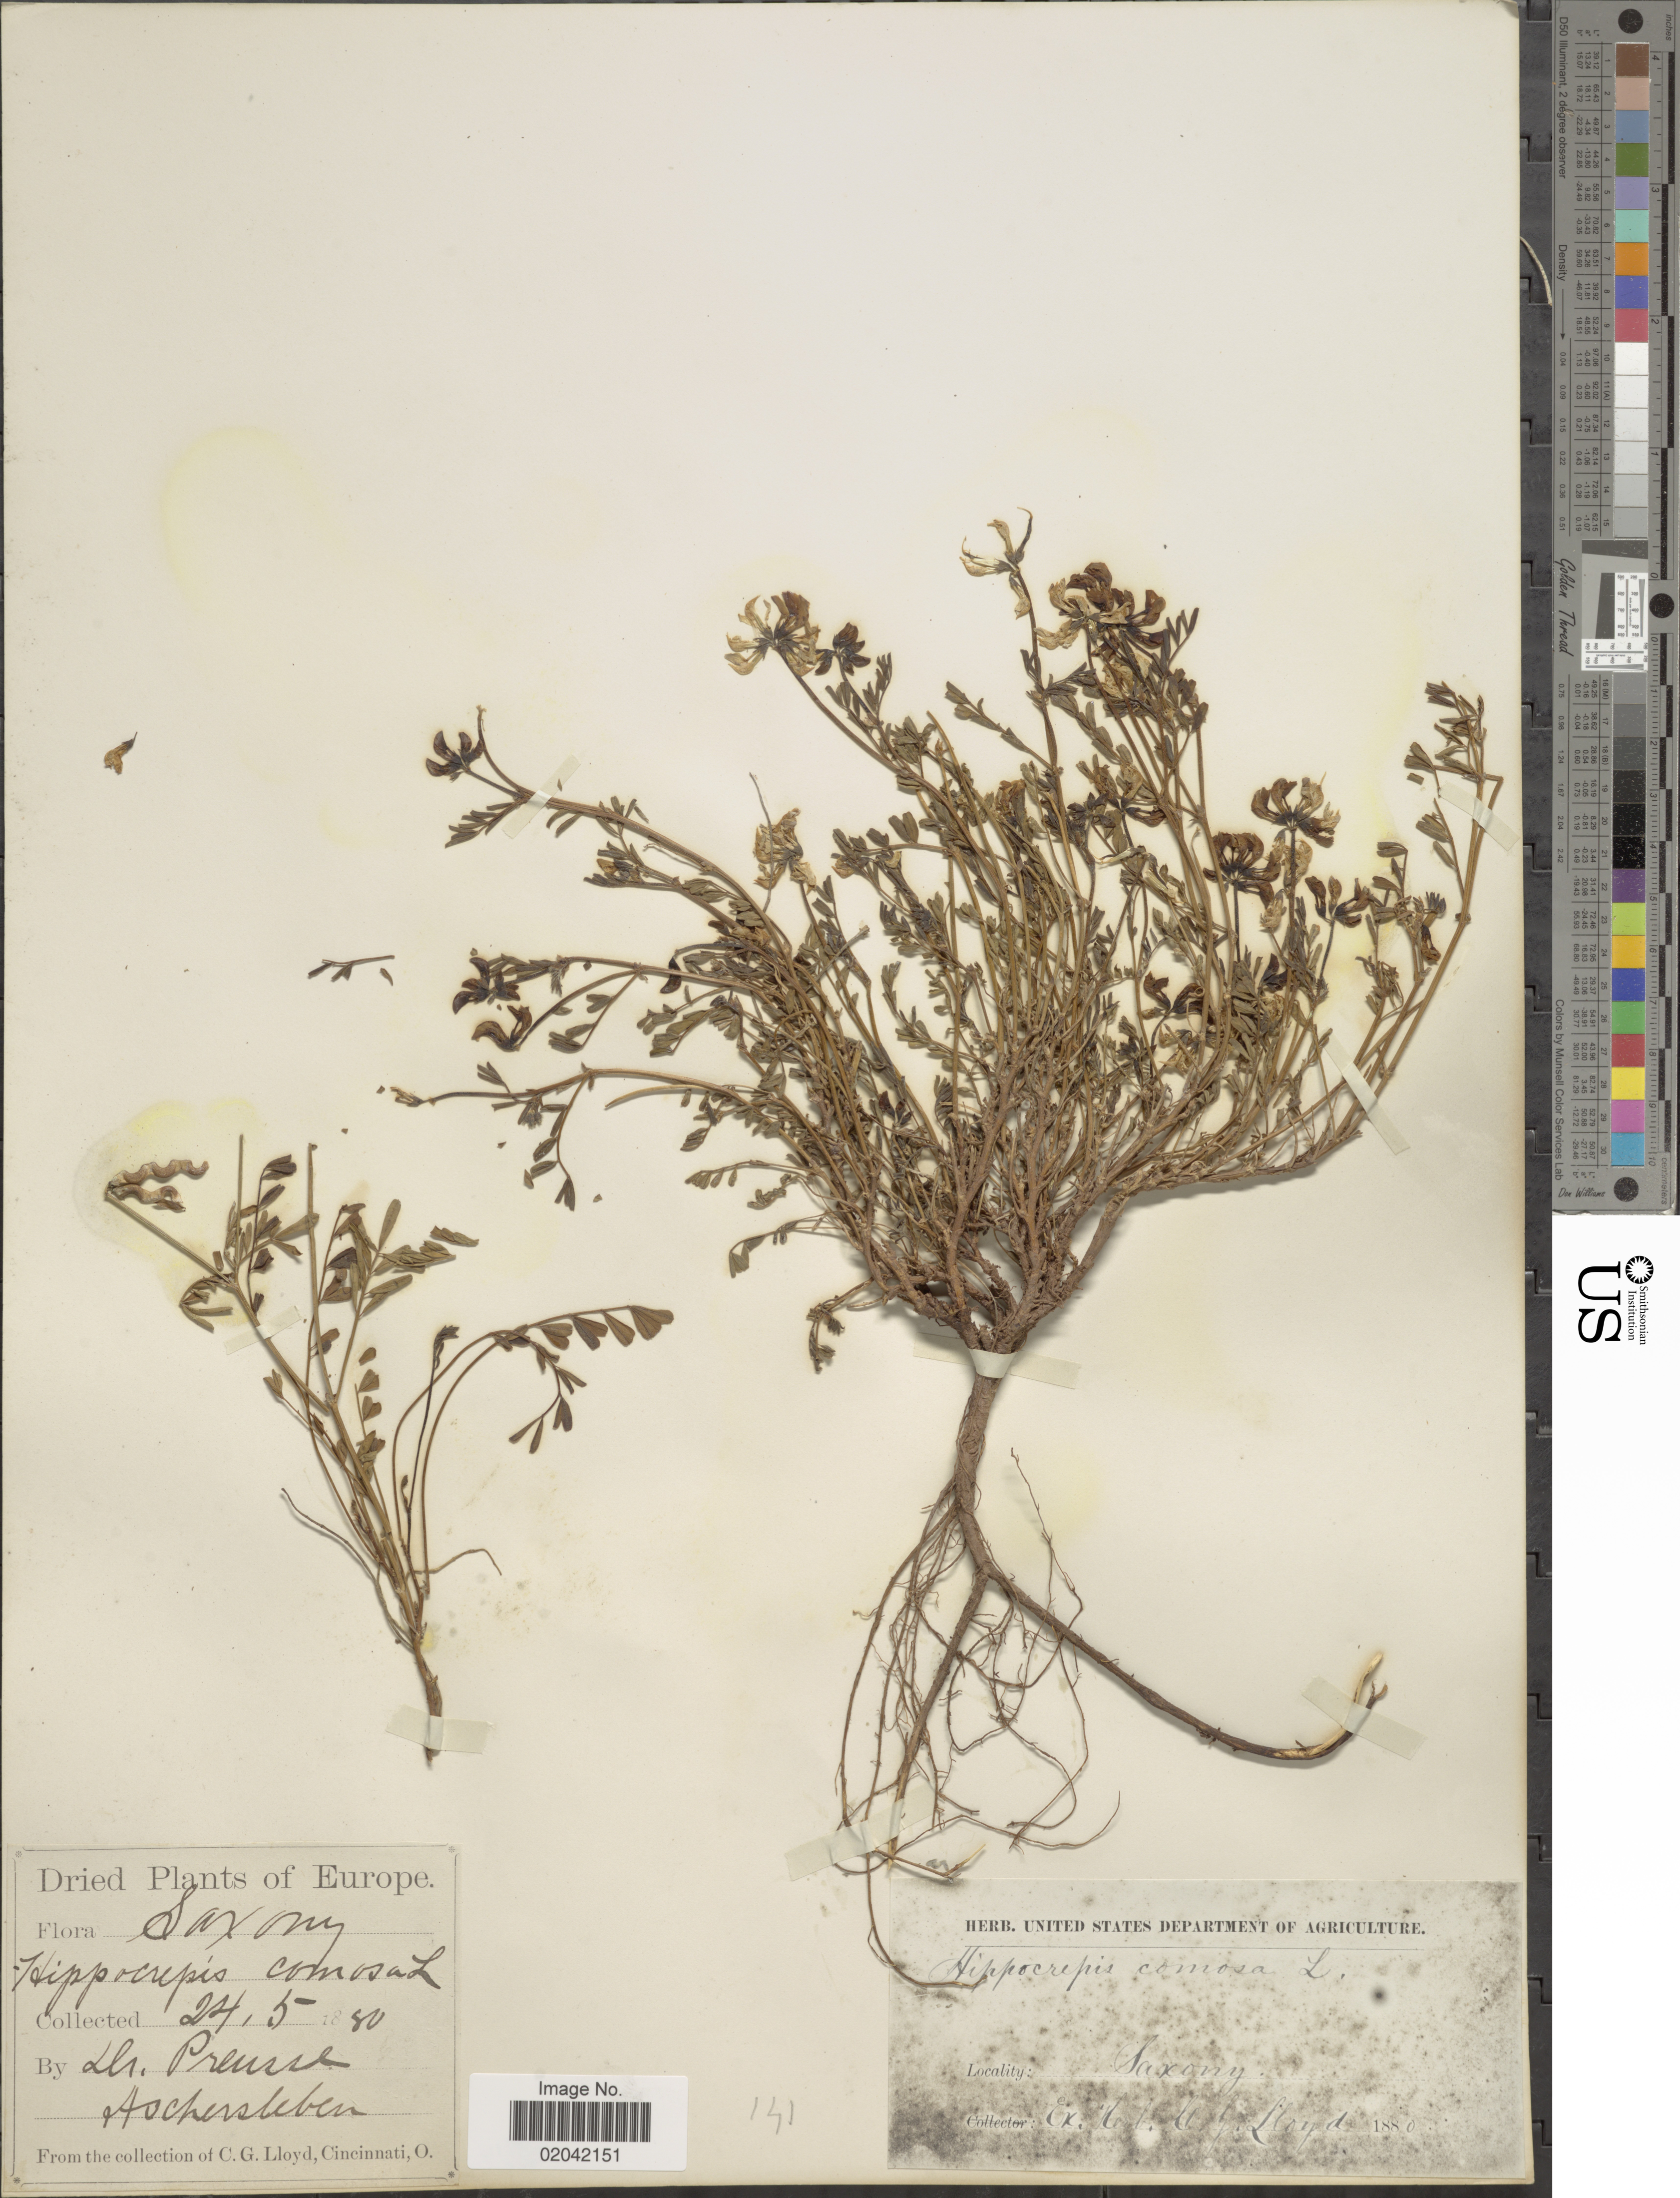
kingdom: Plantae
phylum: Tracheophyta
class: Magnoliopsida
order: Fabales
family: Fabaceae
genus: Hippocrepis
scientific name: Hippocrepis comosa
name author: L.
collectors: C. Preuss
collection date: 1880-05-24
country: Germany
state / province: Niedersachsen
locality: Saxony